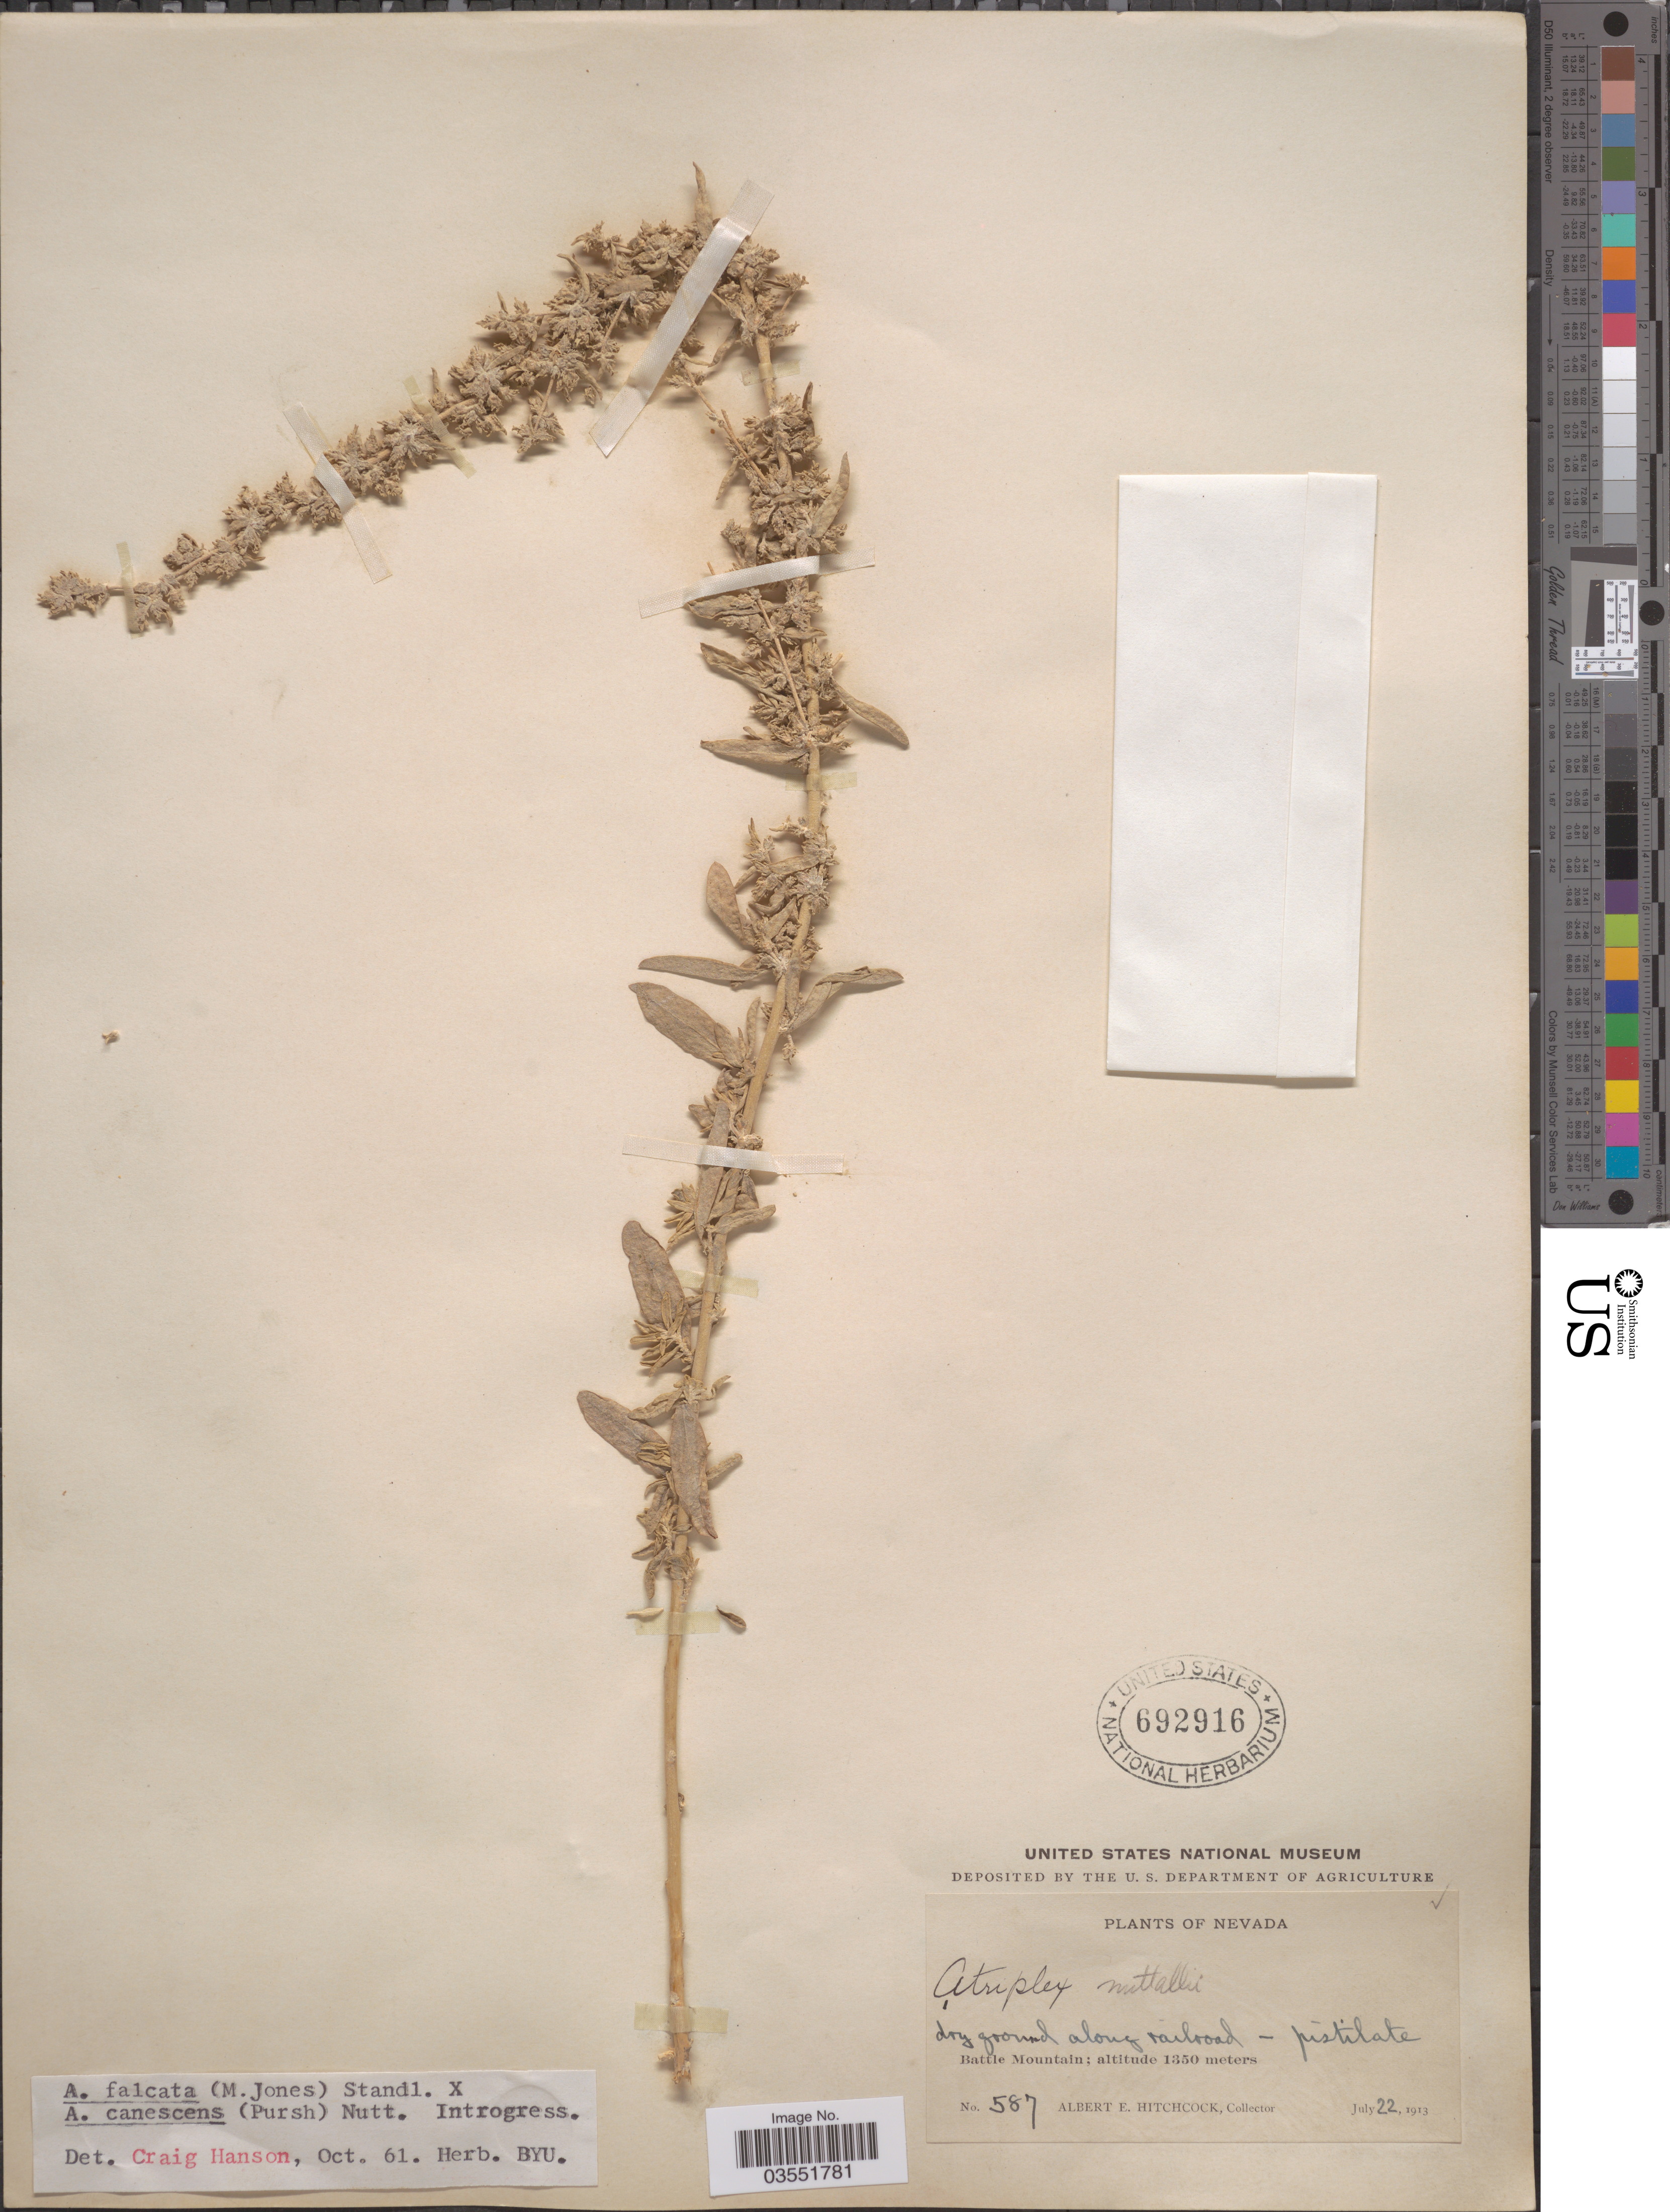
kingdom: Plantae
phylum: Tracheophyta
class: Magnoliopsida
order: Caryophyllales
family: Amaranthaceae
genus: Atriplex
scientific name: Atriplex falcata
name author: (M.E. Jones) Standl.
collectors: A. Hitchcock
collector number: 587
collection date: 1913-07-22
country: United States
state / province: Nevada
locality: Along railroad. Battle Mountain.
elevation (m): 1350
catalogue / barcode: US 692916